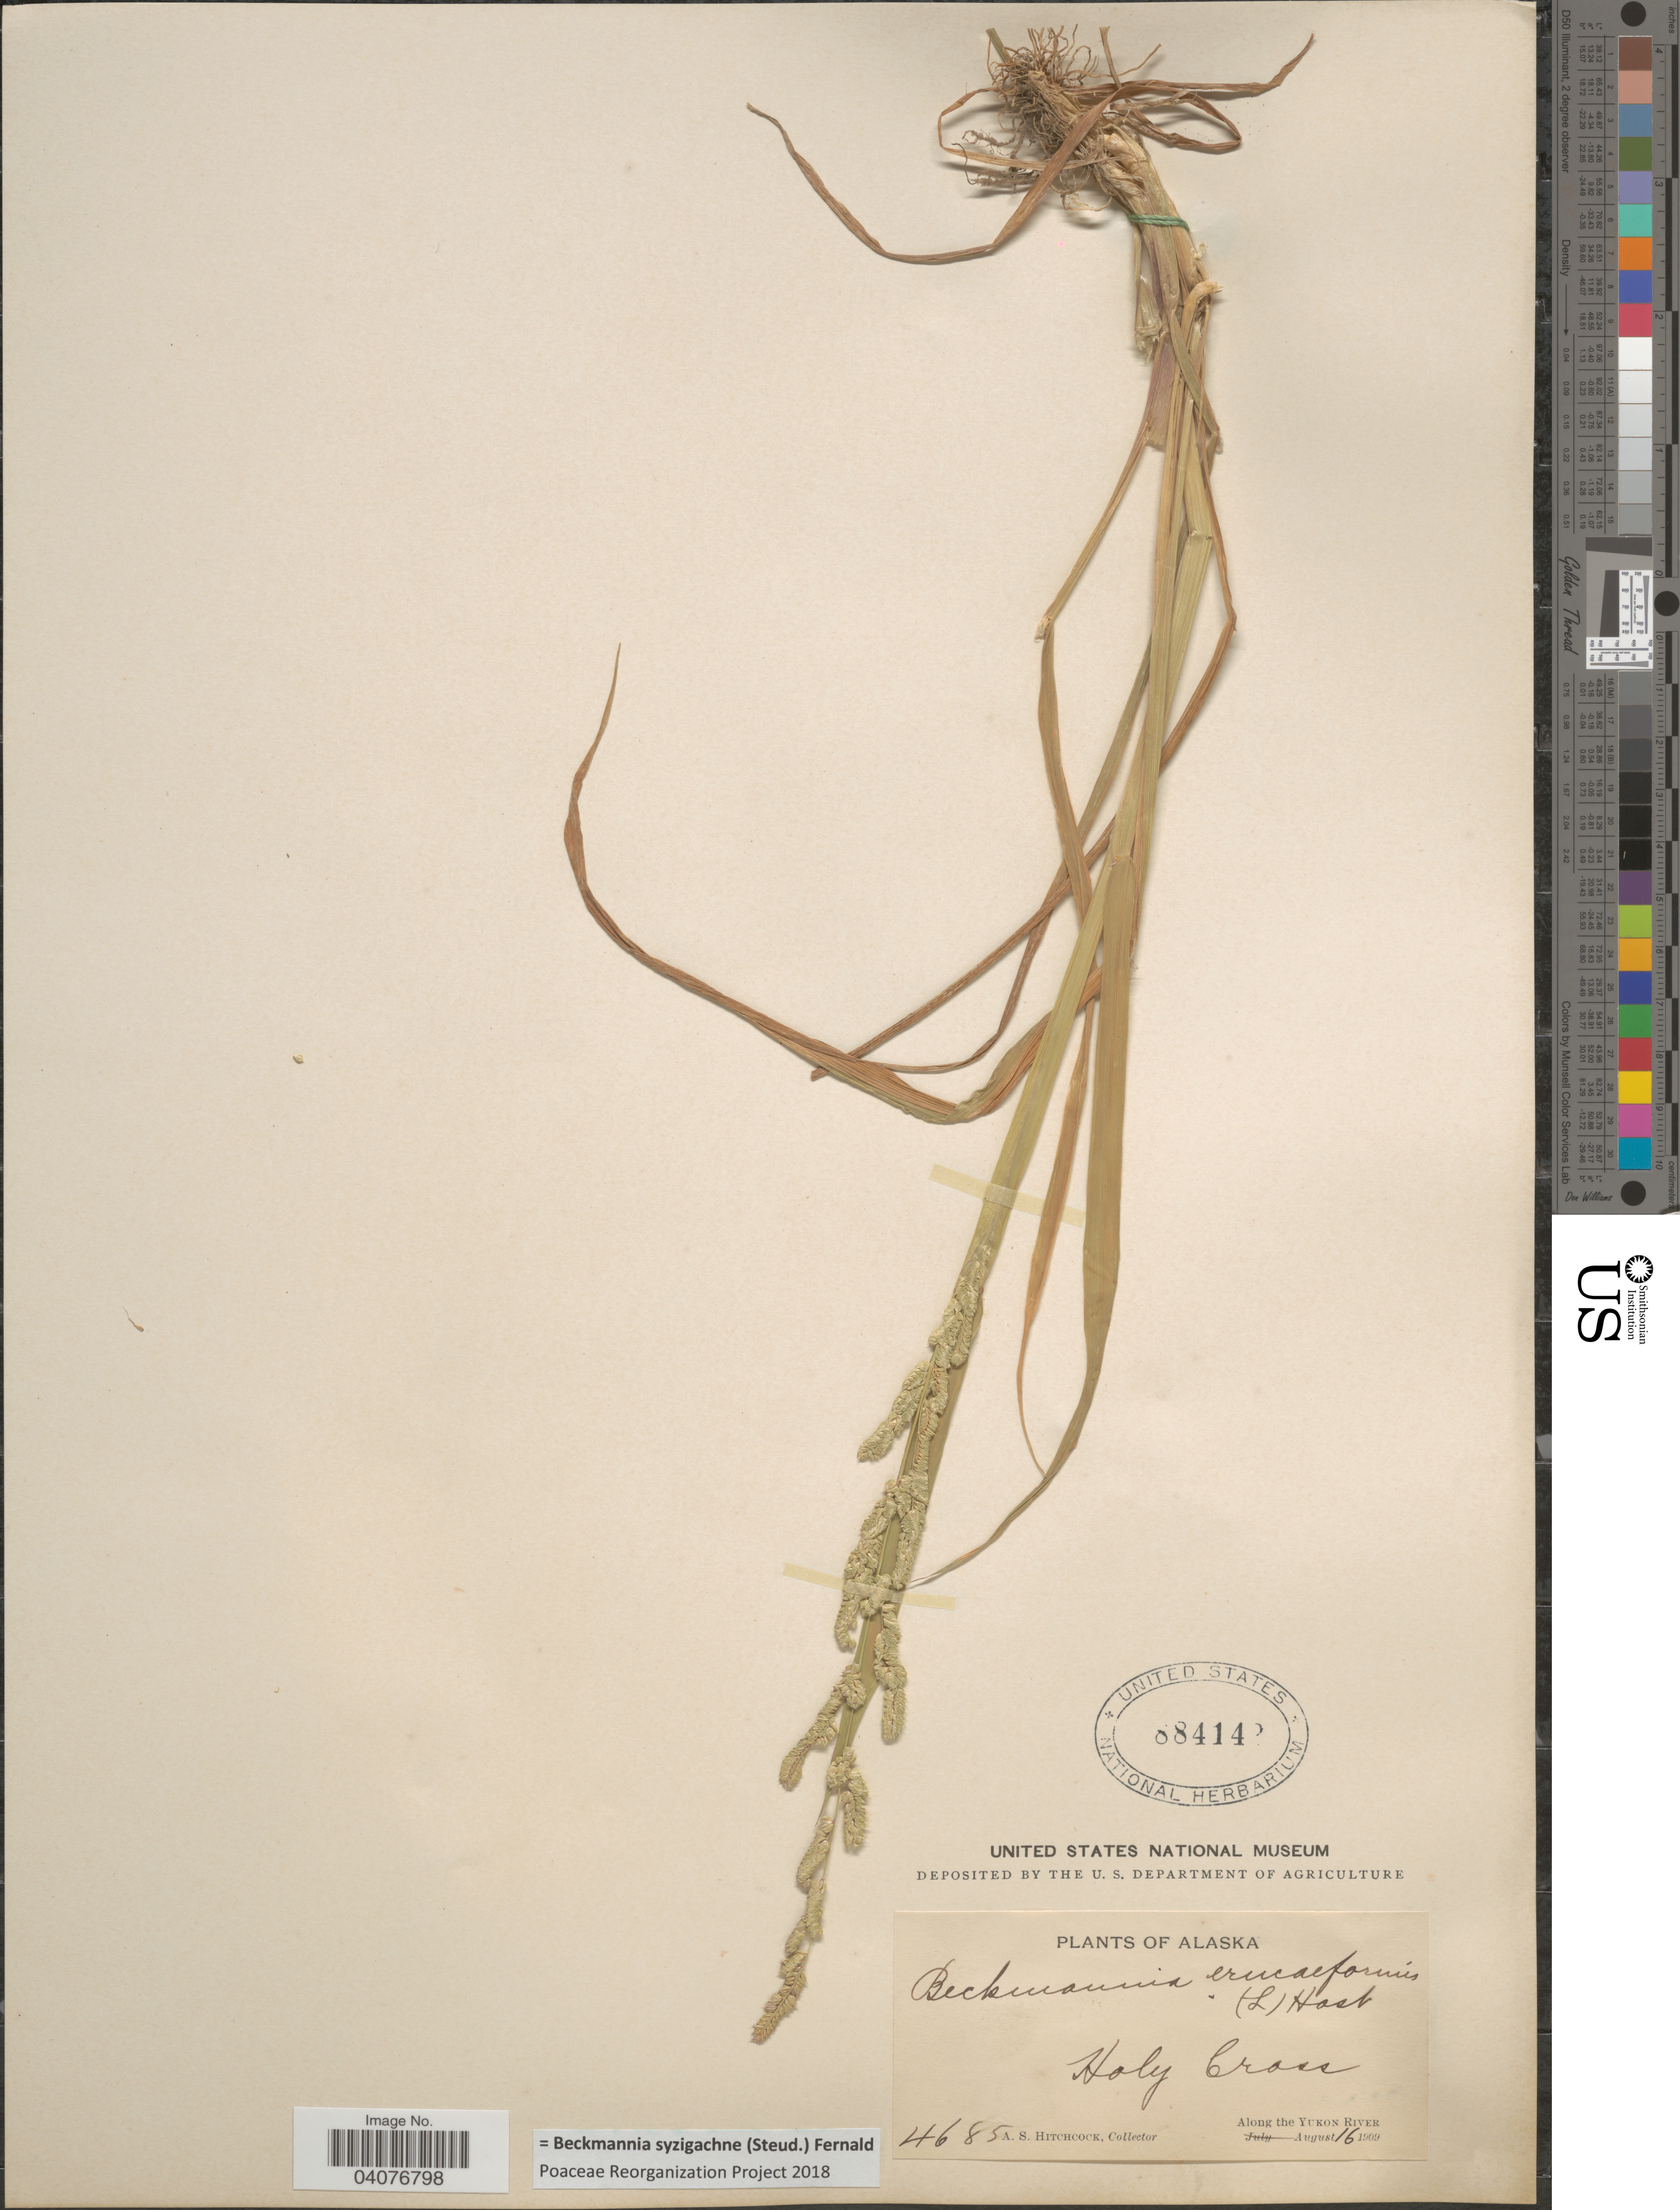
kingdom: Plantae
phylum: Tracheophyta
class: Liliopsida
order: Poales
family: Poaceae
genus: Beckmannia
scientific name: Beckmannia syzigachne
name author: (Steud.) Fernald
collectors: A. S. Hitchcock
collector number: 4685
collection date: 1909-08-16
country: United States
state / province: Alaska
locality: Holy Cross. Along the Yukon River.